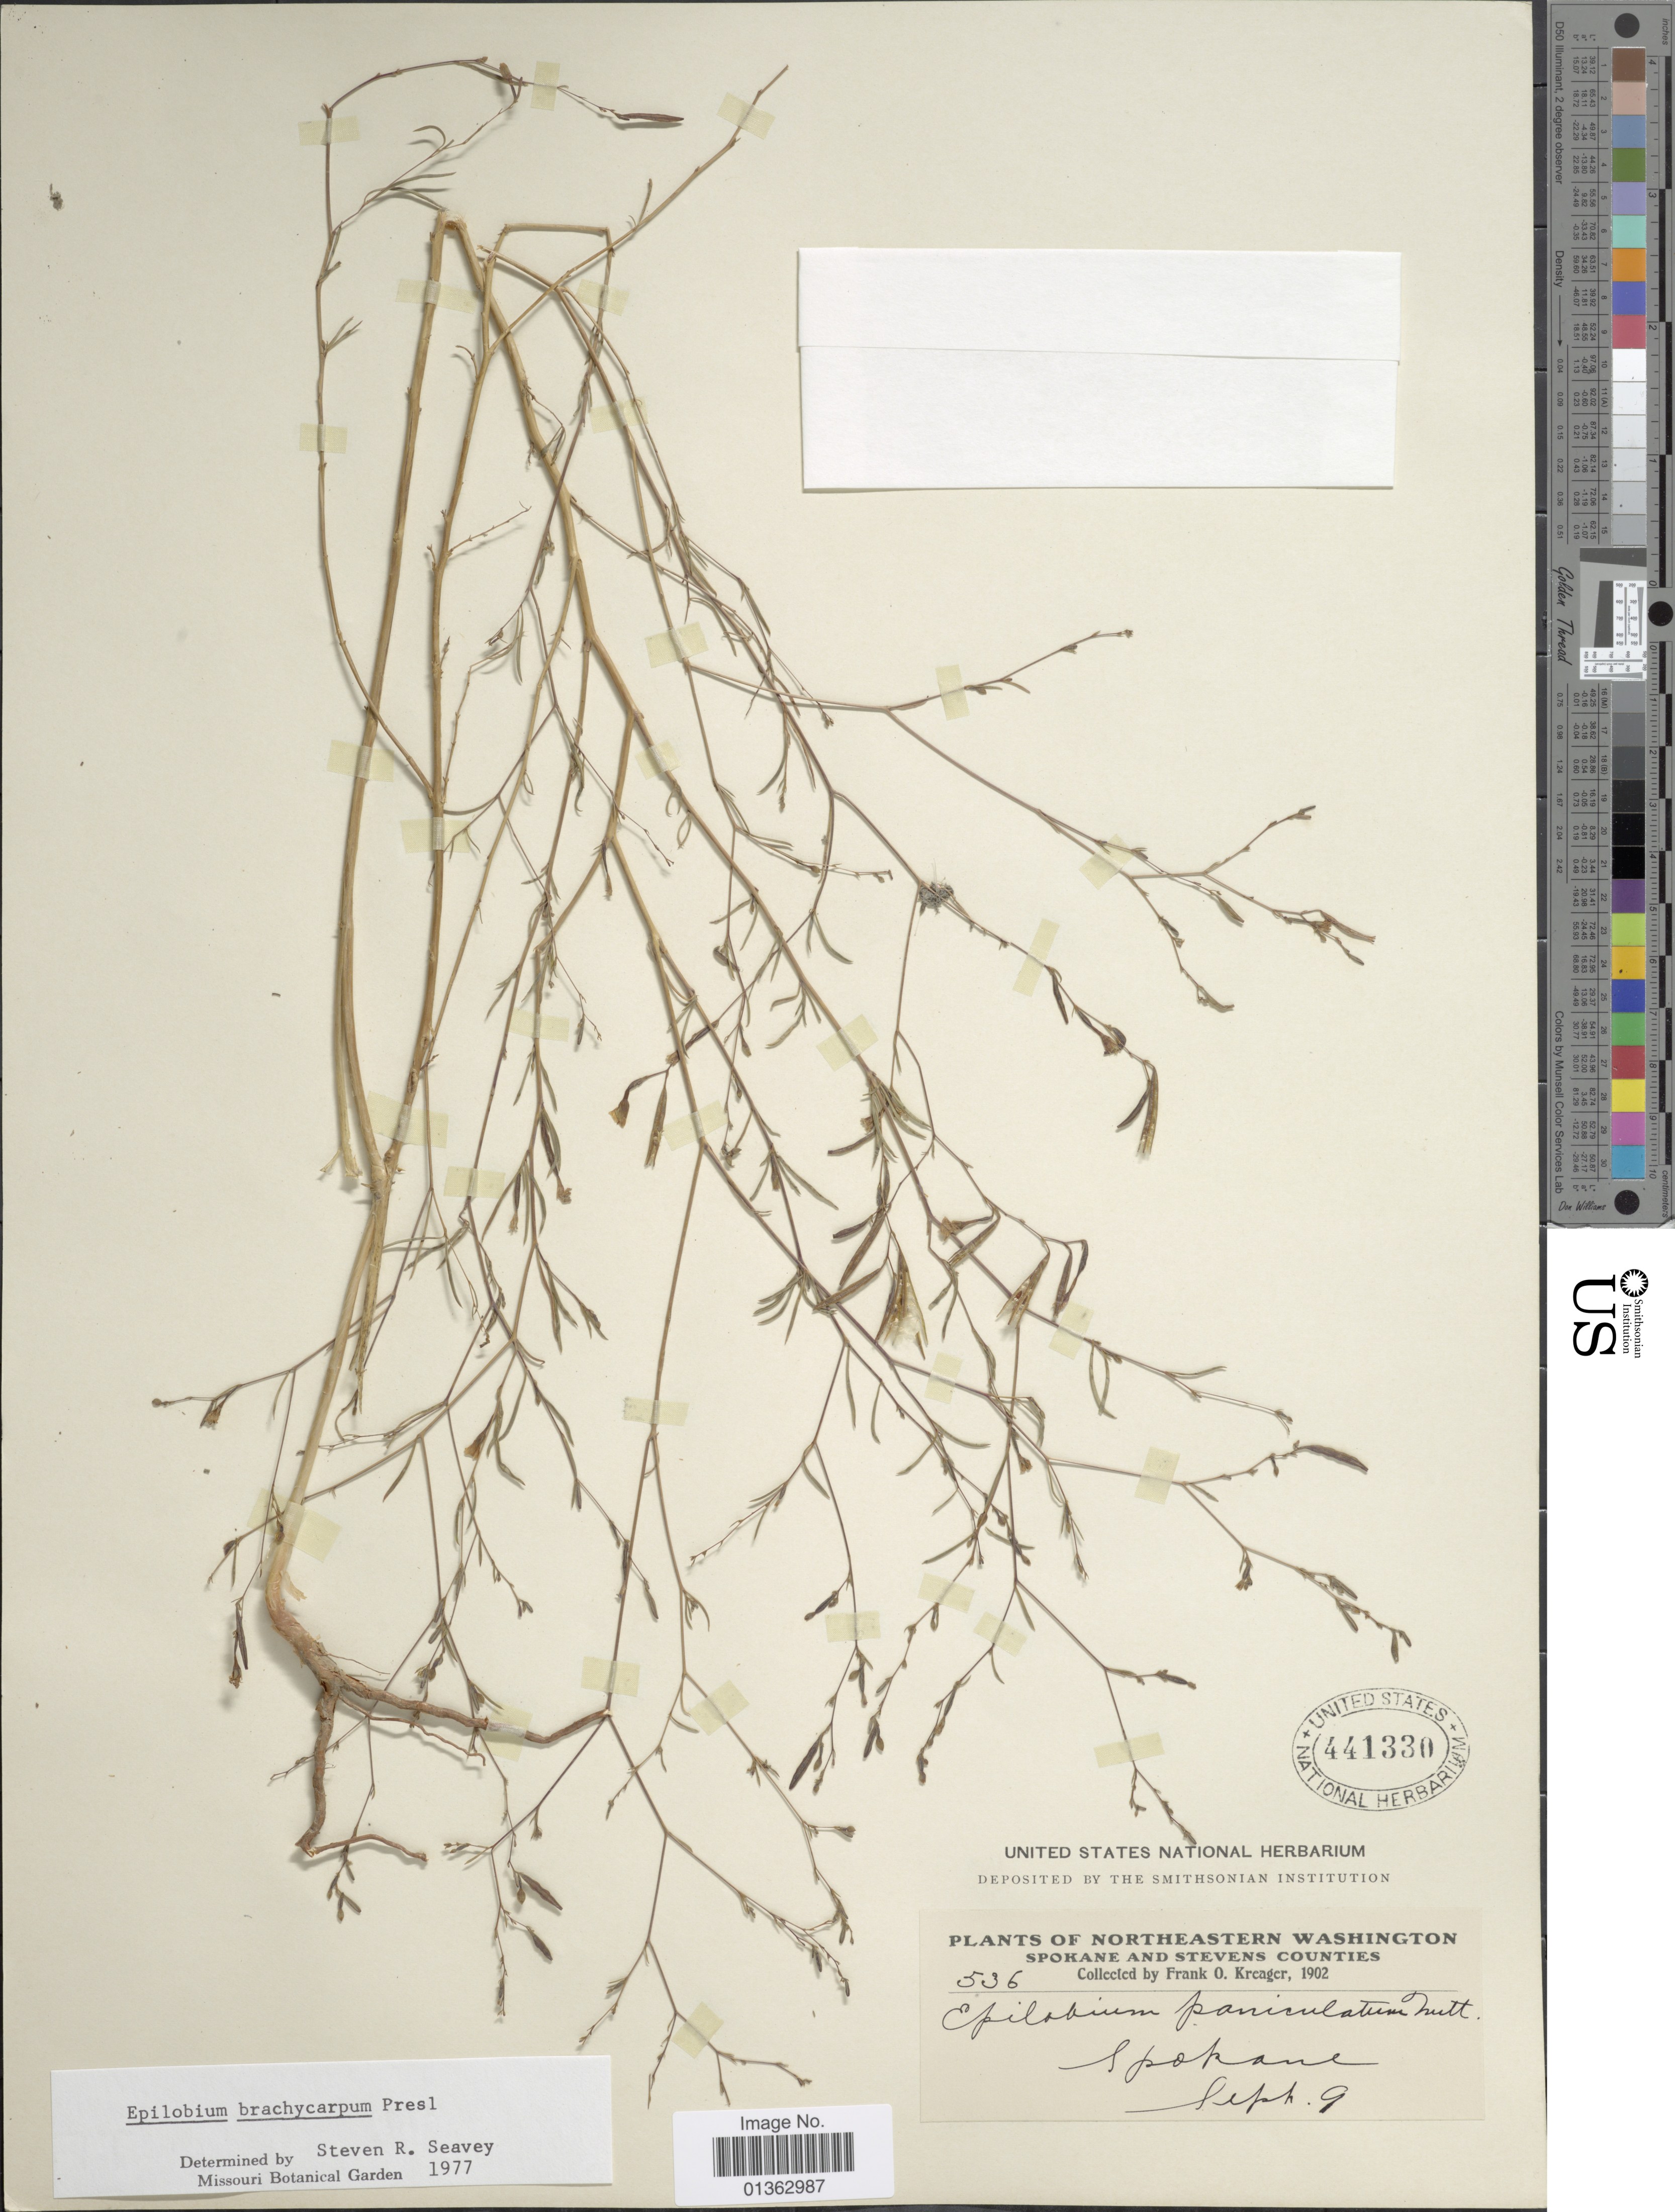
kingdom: Plantae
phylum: Tracheophyta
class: Magnoliopsida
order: Myrtales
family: Onagraceae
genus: Epilobium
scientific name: Epilobium brachycarpum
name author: C. Presl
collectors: F. Kreager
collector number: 536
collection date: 1902-09-09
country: United States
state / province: Washington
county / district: Spokane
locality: Northeastern Washington. Spokane.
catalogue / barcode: US 441330